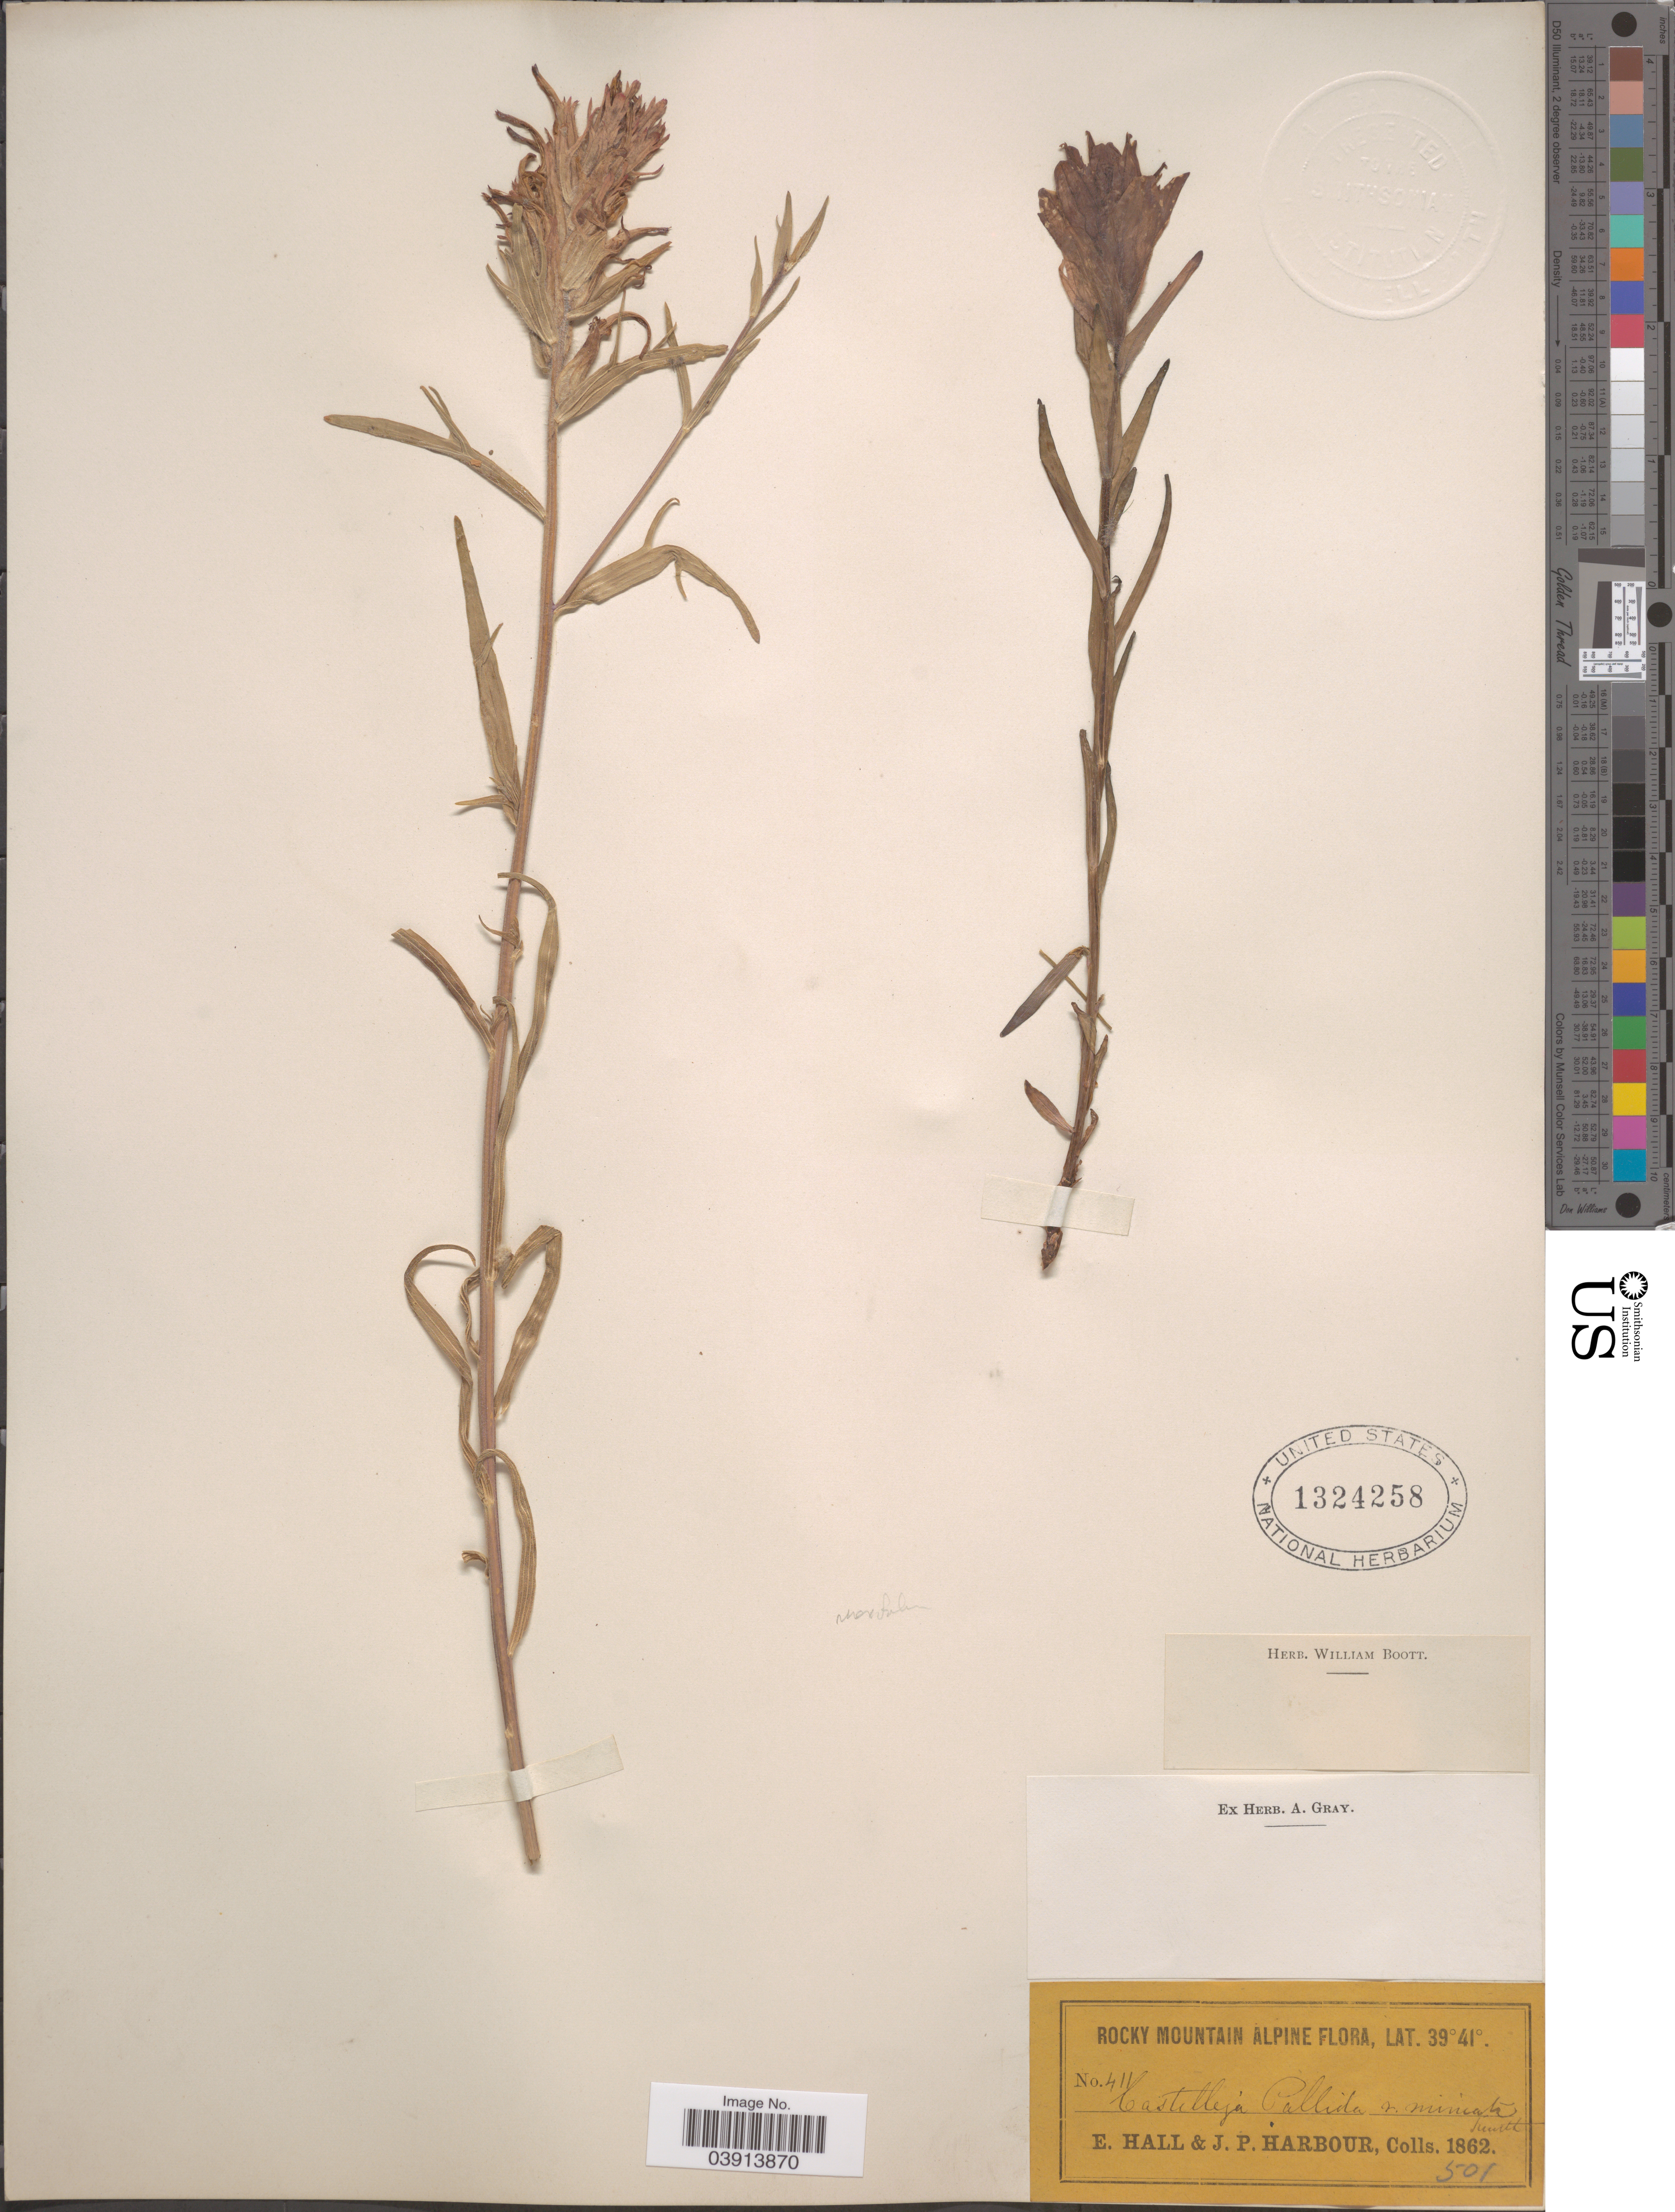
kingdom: Plantae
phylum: Tracheophyta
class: Magnoliopsida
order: Lamiales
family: Orobanchaceae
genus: Castilleja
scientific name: Castilleja rhexiifolia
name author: Rydb.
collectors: E. Hall & J. Harbour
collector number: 411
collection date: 1862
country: United States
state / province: Colorado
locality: Rocky Mountain Alpine.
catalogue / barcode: US 1324258